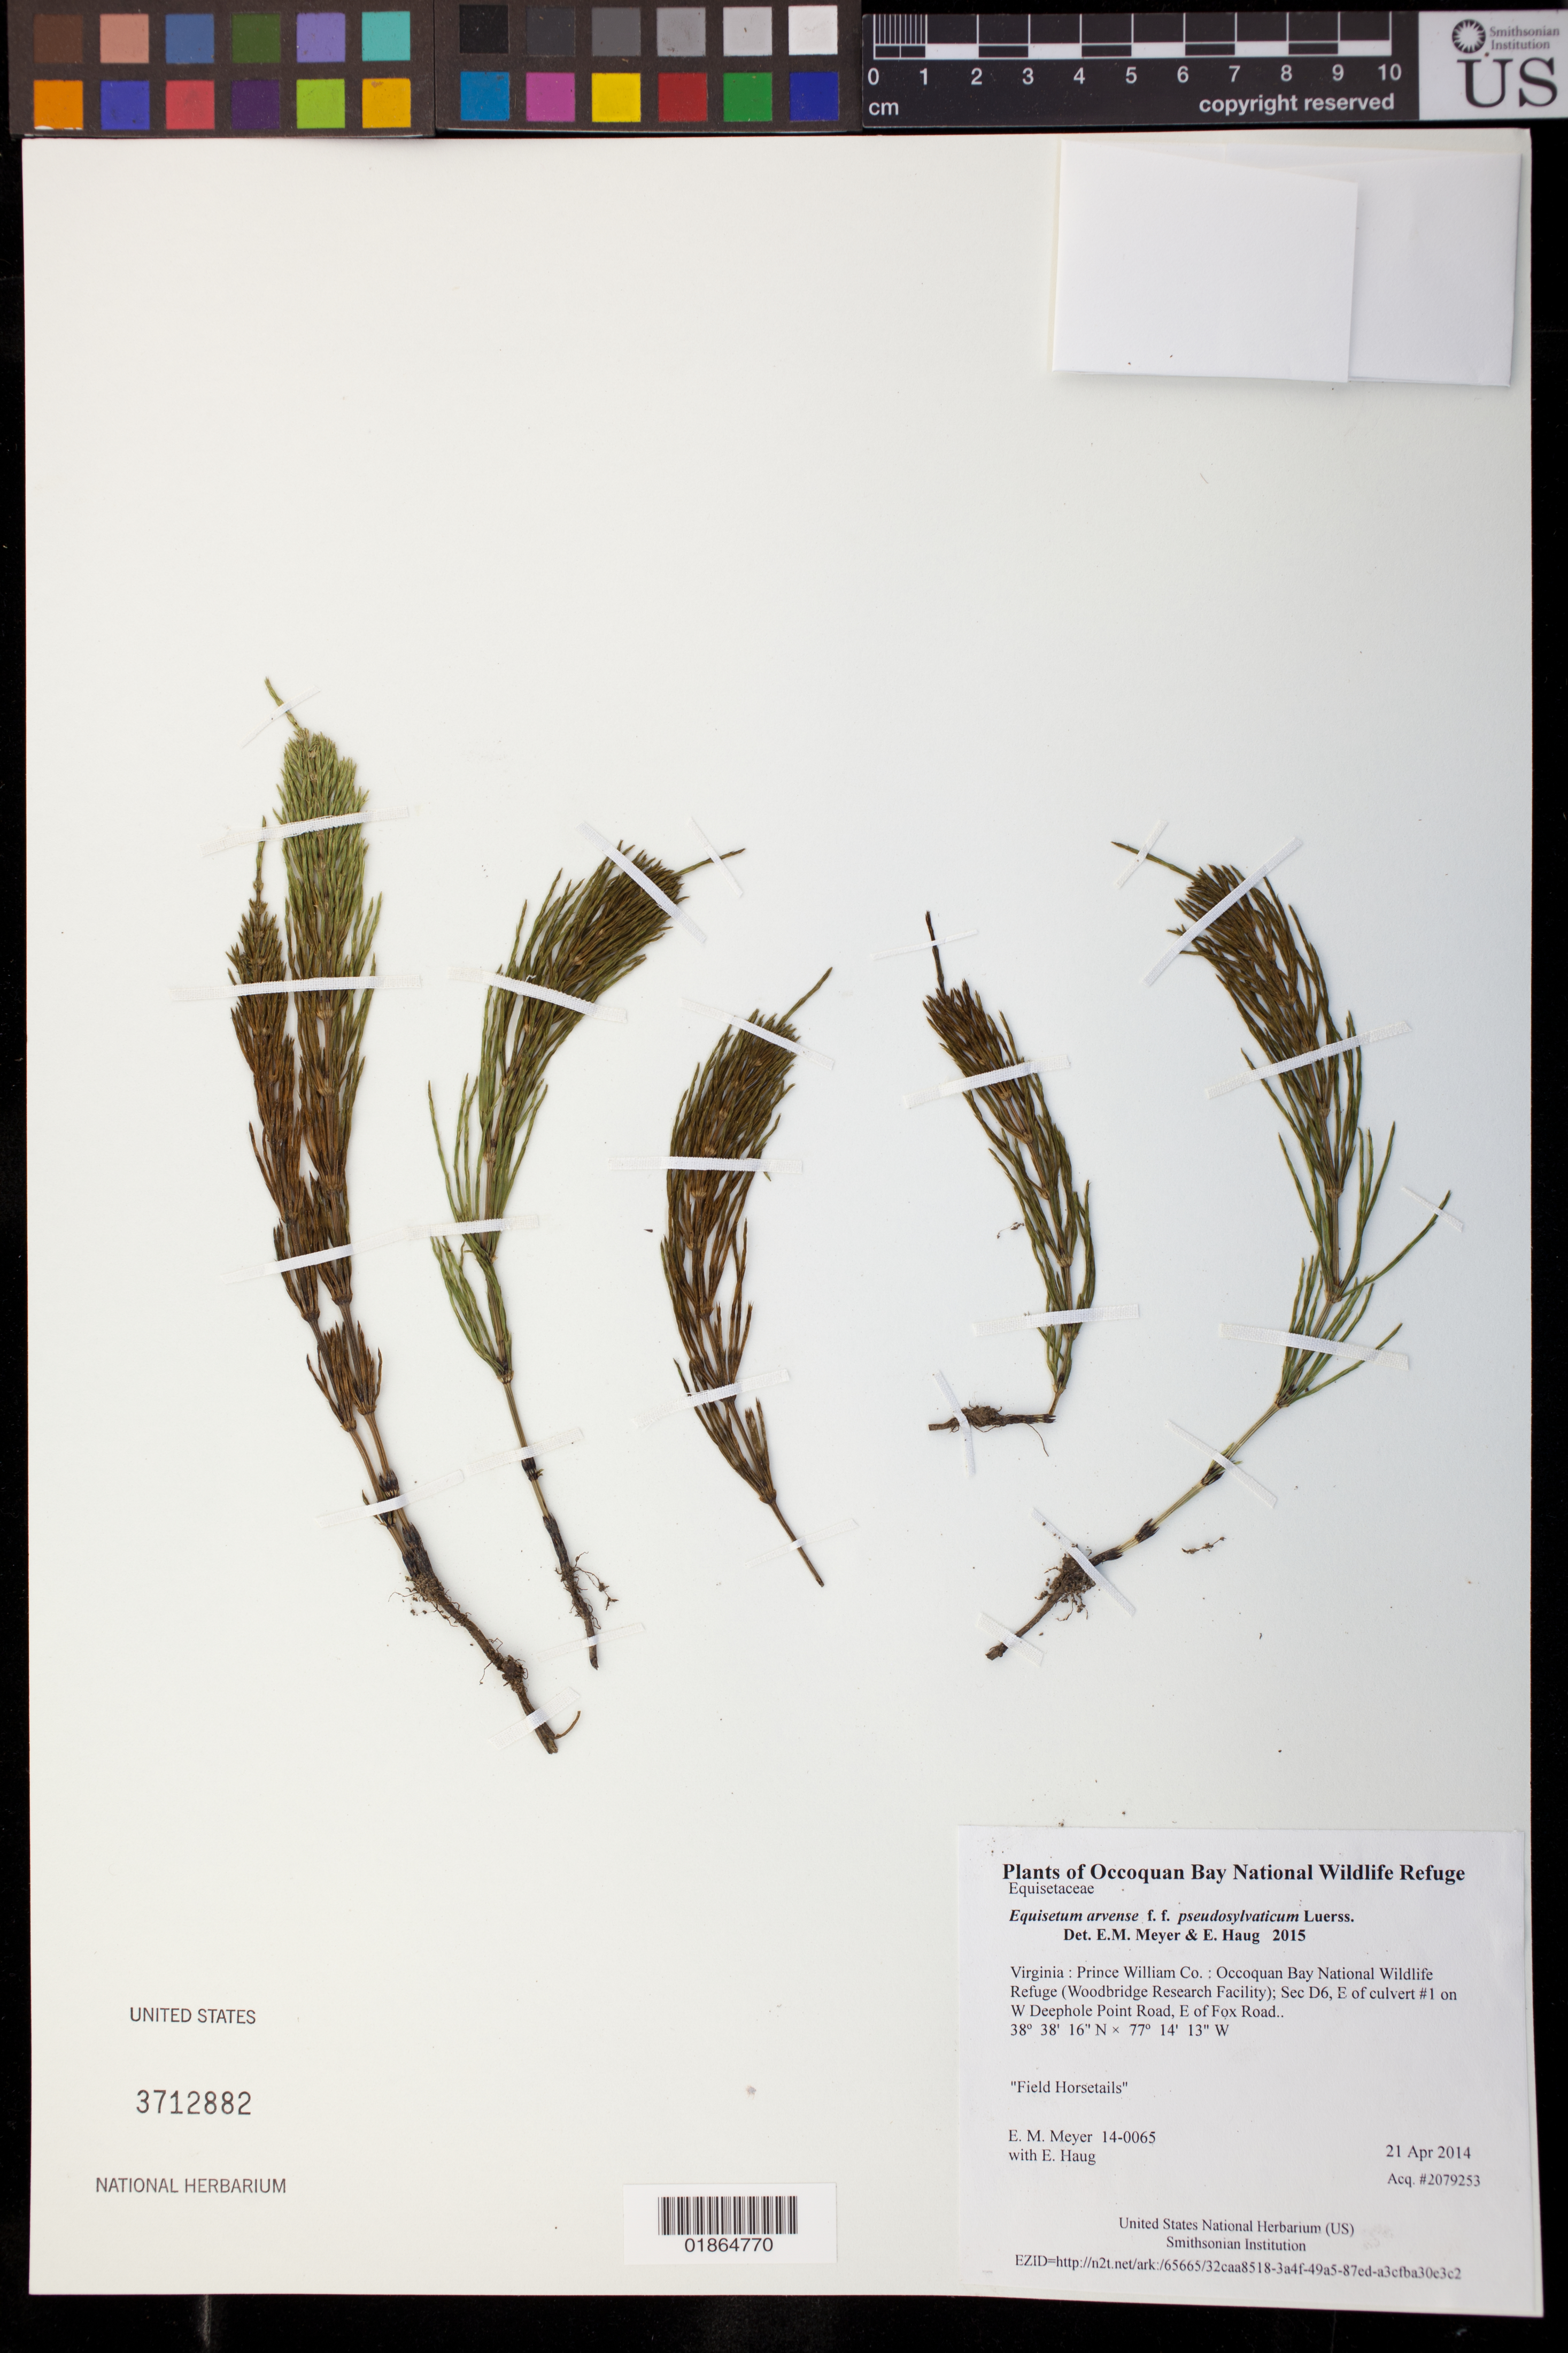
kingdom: Plantae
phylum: Tracheophyta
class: Polypodiopsida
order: Equisetales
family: Equisetaceae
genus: Equisetum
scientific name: Equisetum arvense f. pseudosylvaticum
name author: Luerss.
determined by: Meyer, E. M.; Haug, E.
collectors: E. M. Meyer & E. Haug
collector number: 14-0065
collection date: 2014-04-21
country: United States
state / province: Virginia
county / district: Prince William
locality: Occoquan Bay National Wildlife Refuge (Woodbridge Research Facility); Sec D6, E of culvert #1 on W Deephole Point Road, E of Fox Road..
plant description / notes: Field Horsetails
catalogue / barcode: US 3712882